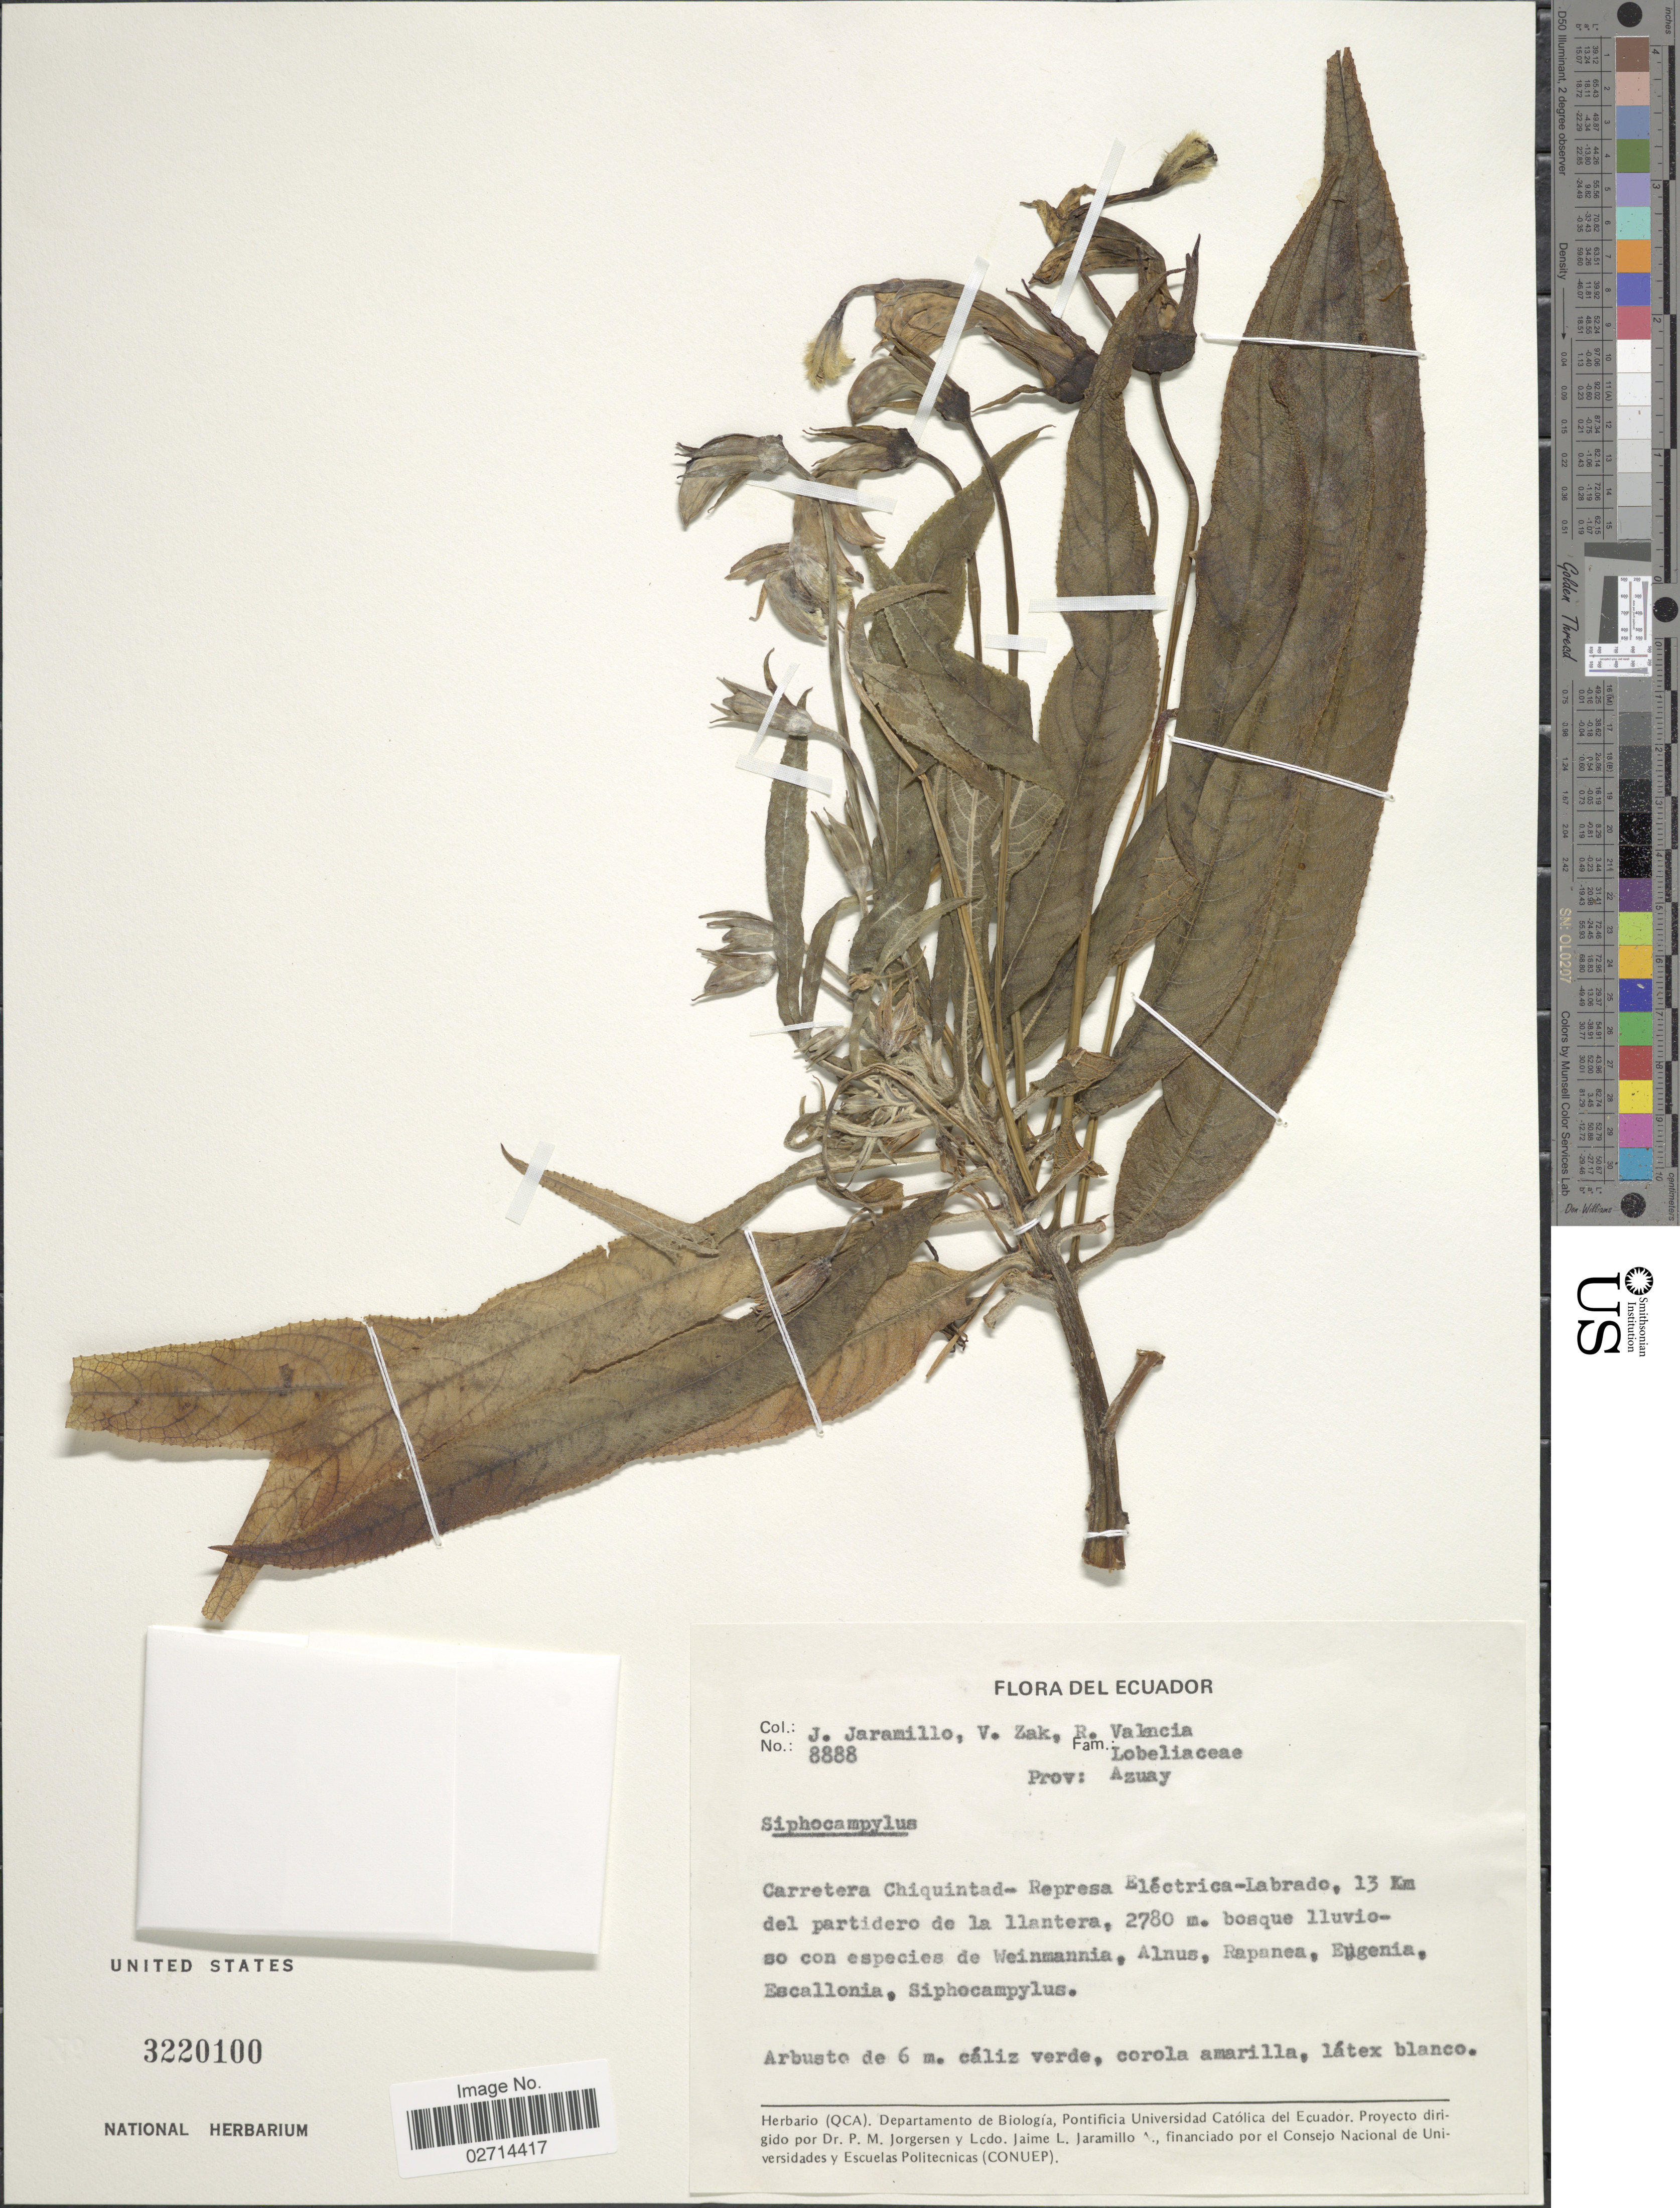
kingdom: Plantae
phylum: Tracheophyta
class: Magnoliopsida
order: Asterales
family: Campanulaceae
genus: Siphocampylus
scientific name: Siphocampylus sp.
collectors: J. Jaramillo, V. Zak & R. Valencia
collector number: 8888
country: Ecuador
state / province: Azuay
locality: Carretera Chiquintad-Represa Electrica-Labrado, 13 km del partidero de la llantera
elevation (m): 2780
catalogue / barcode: US 3220100